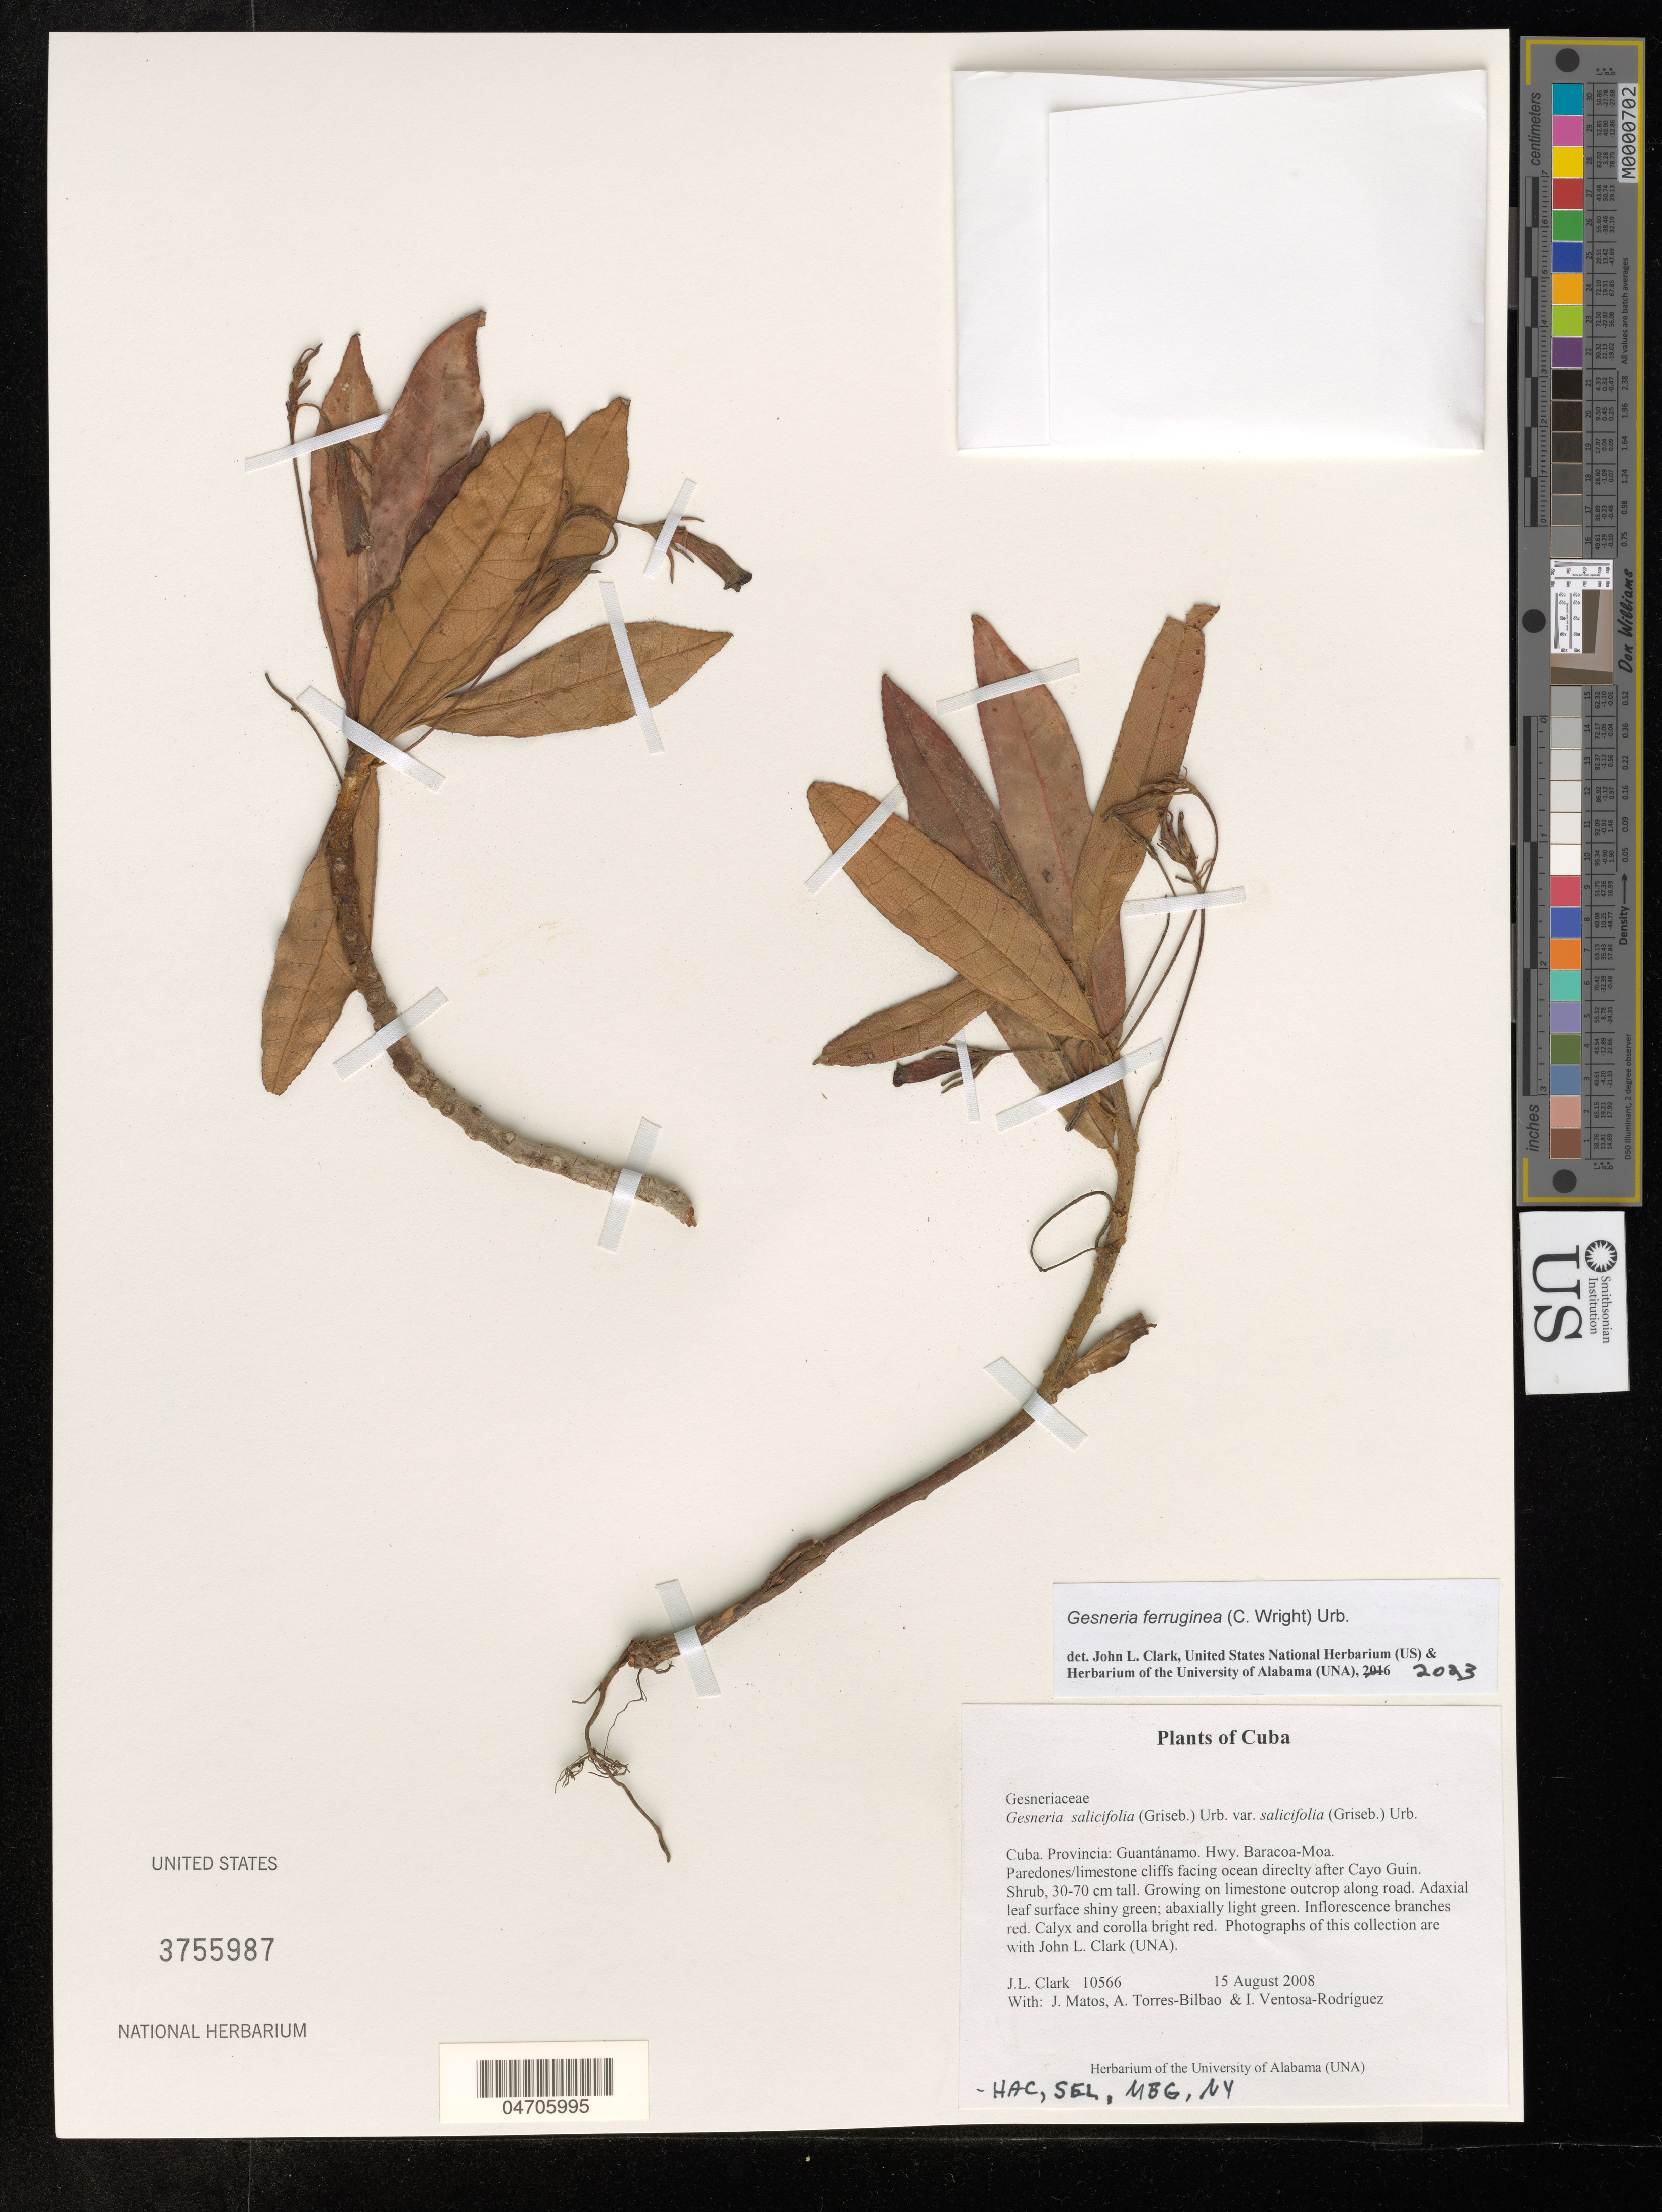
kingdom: Plantae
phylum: Tracheophyta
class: Magnoliopsida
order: Lamiales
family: Gesneriaceae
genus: Gesneria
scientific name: Gesneria ferruginea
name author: (C. Wright in Sauvalle) Urb.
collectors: J. L. Clark, J. Matos, A. Torres-Bilbao & I. Ventosa-Rodríquez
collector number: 10566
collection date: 2008-08-15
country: Cuba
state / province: Guantánamo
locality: Hwy. Baracoa-Moa. Paredones/limestone cliffs facing ocean directly after Cayo Guin.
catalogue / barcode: US 3755987